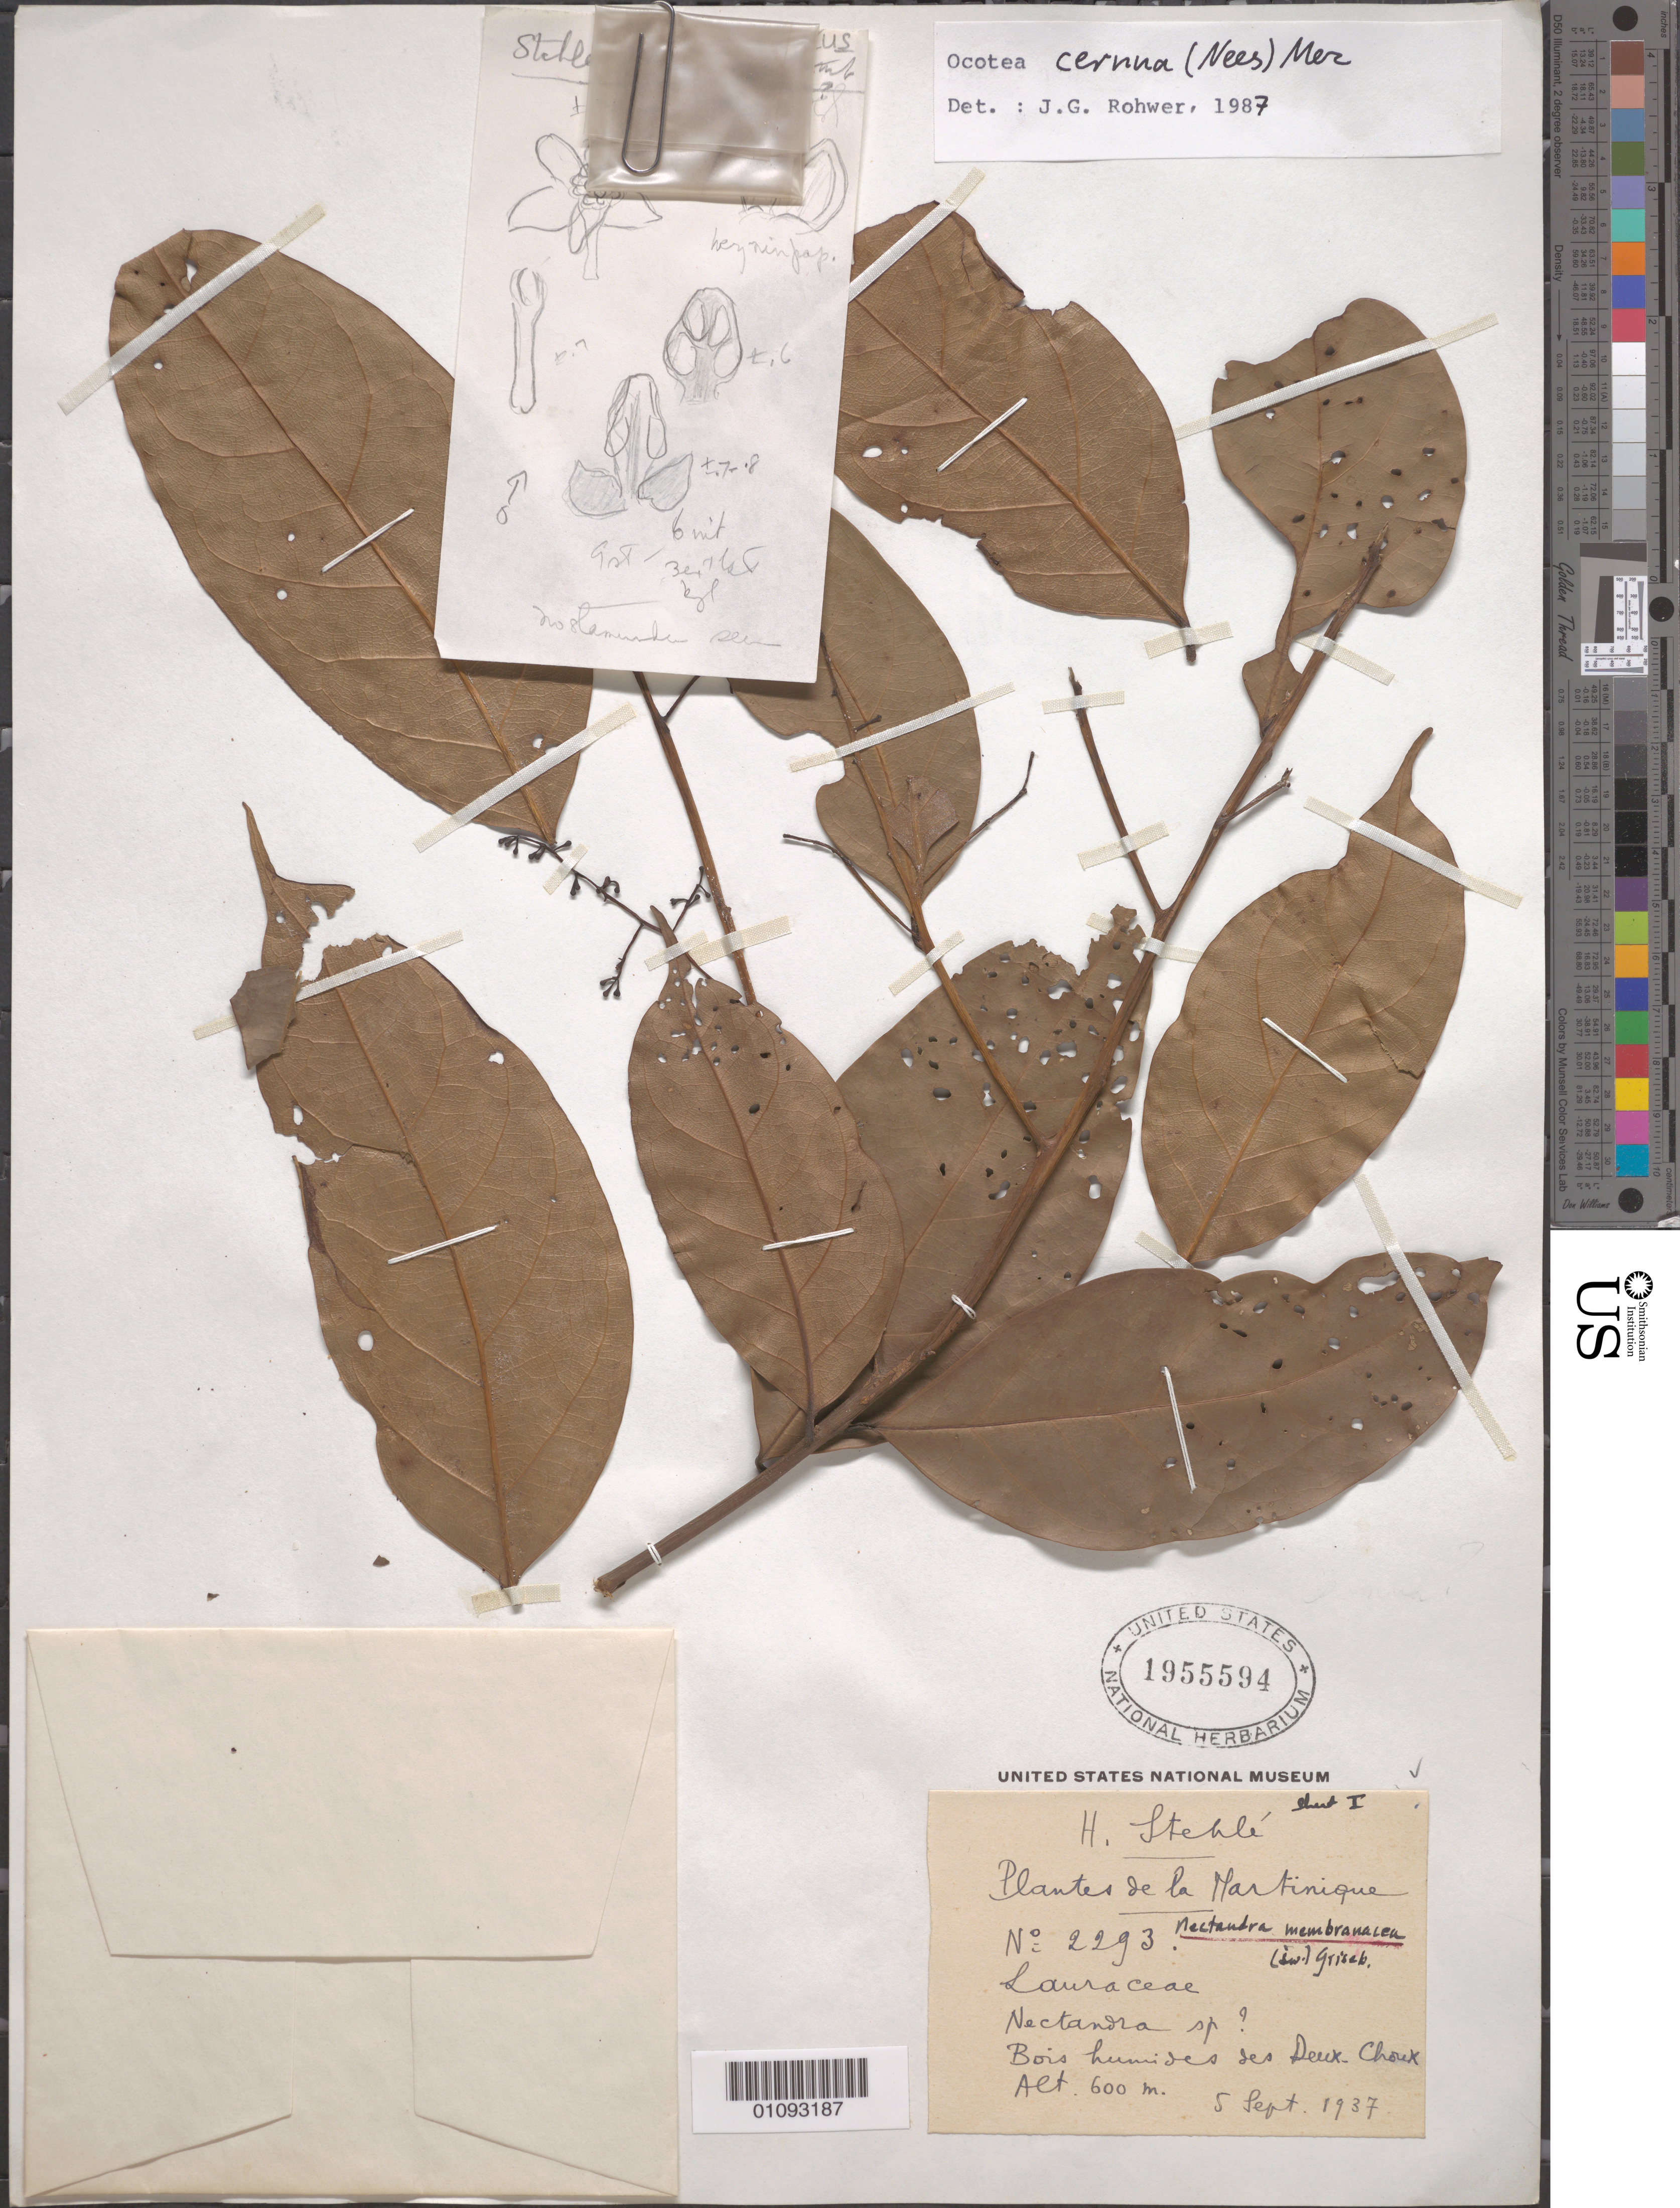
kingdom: Plantae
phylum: Tracheophyta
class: Magnoliopsida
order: Laurales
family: Lauraceae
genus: Ocotea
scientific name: Ocotea cernua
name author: (Nees) Mez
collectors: H. Stehlé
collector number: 2293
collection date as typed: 05 Sep 1937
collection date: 1937-09-05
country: Martinique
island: Martinique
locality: Deux Choux.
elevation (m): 600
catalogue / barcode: US 1955594